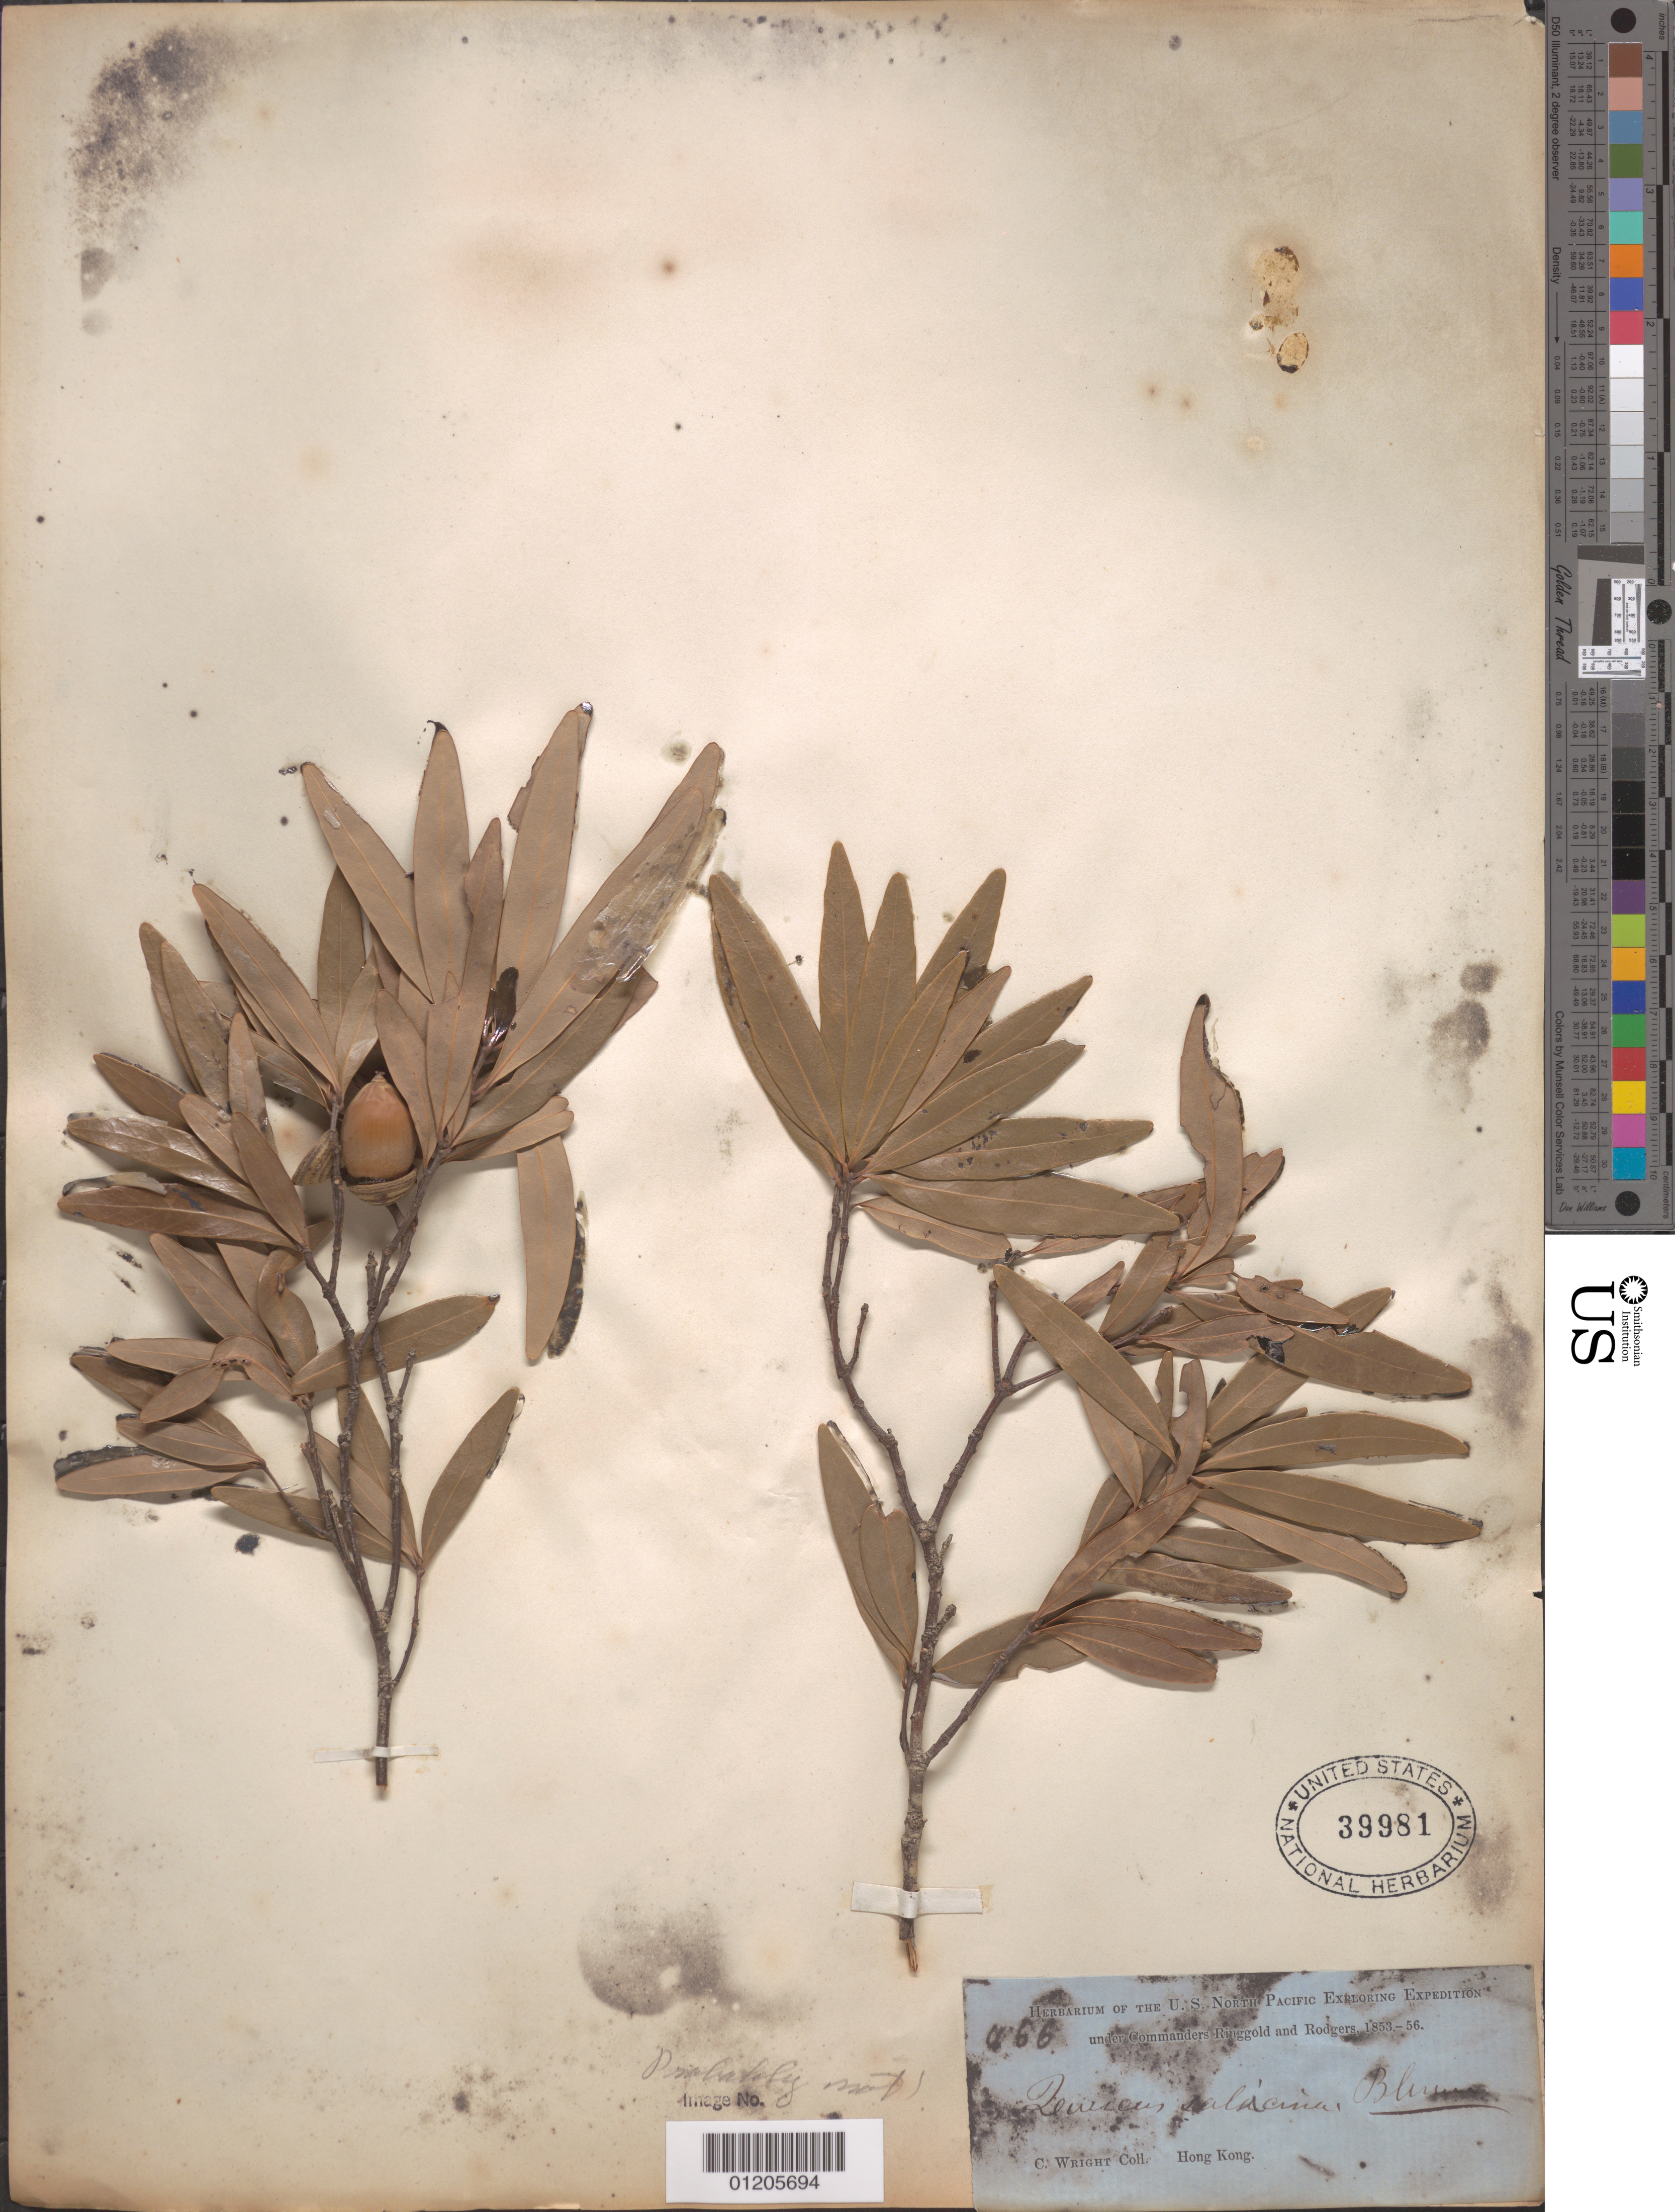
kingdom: Plantae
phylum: Tracheophyta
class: Magnoliopsida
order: Fagales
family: Fagaceae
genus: Quercus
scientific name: Quercus salicina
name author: Blume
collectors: C. Wright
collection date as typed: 1853 to -- -- 1856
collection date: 1853/1856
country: China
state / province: Hong Kong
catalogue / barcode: US 39981